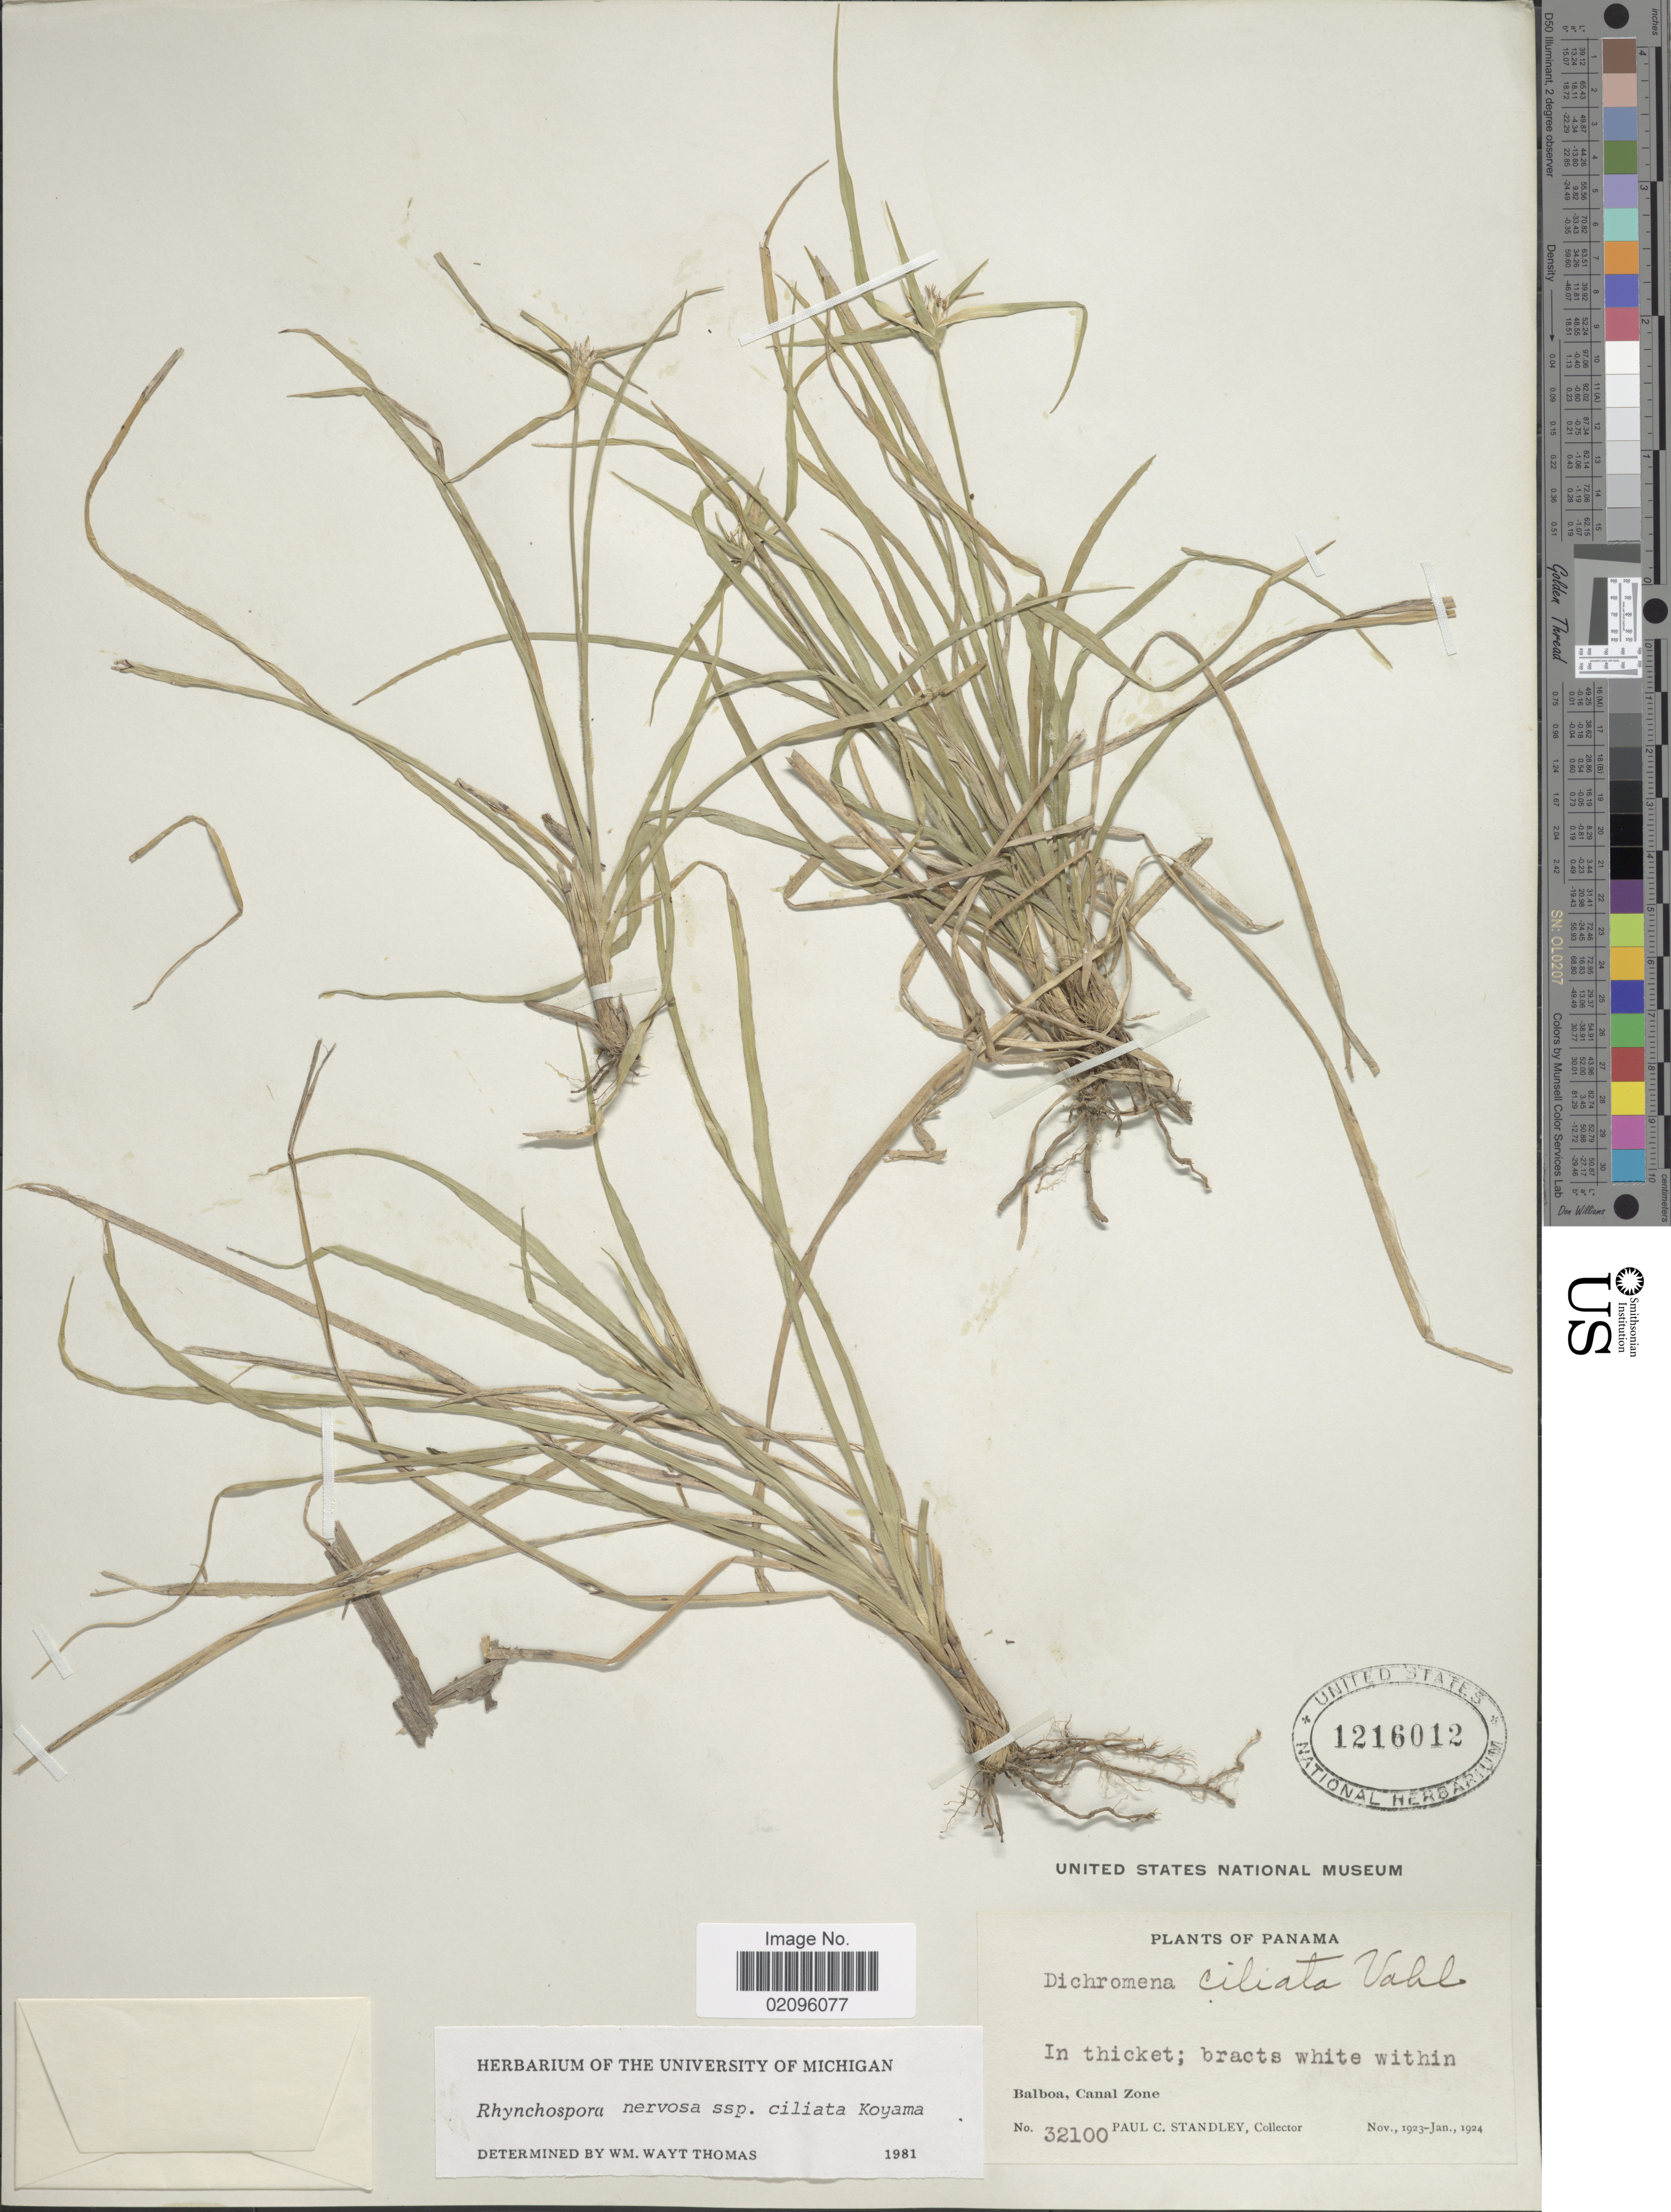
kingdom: Plantae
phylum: Tracheophyta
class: Liliopsida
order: Poales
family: Cyperaceae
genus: Rhynchospora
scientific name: Rhynchospora nervosa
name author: (Vahl) Boeckeler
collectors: P. C. Standley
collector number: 32100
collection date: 1923-11/1924-01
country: Panama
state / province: Colón / Panamá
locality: In thicket, Balboa, Canal Zone.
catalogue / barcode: US 1216012